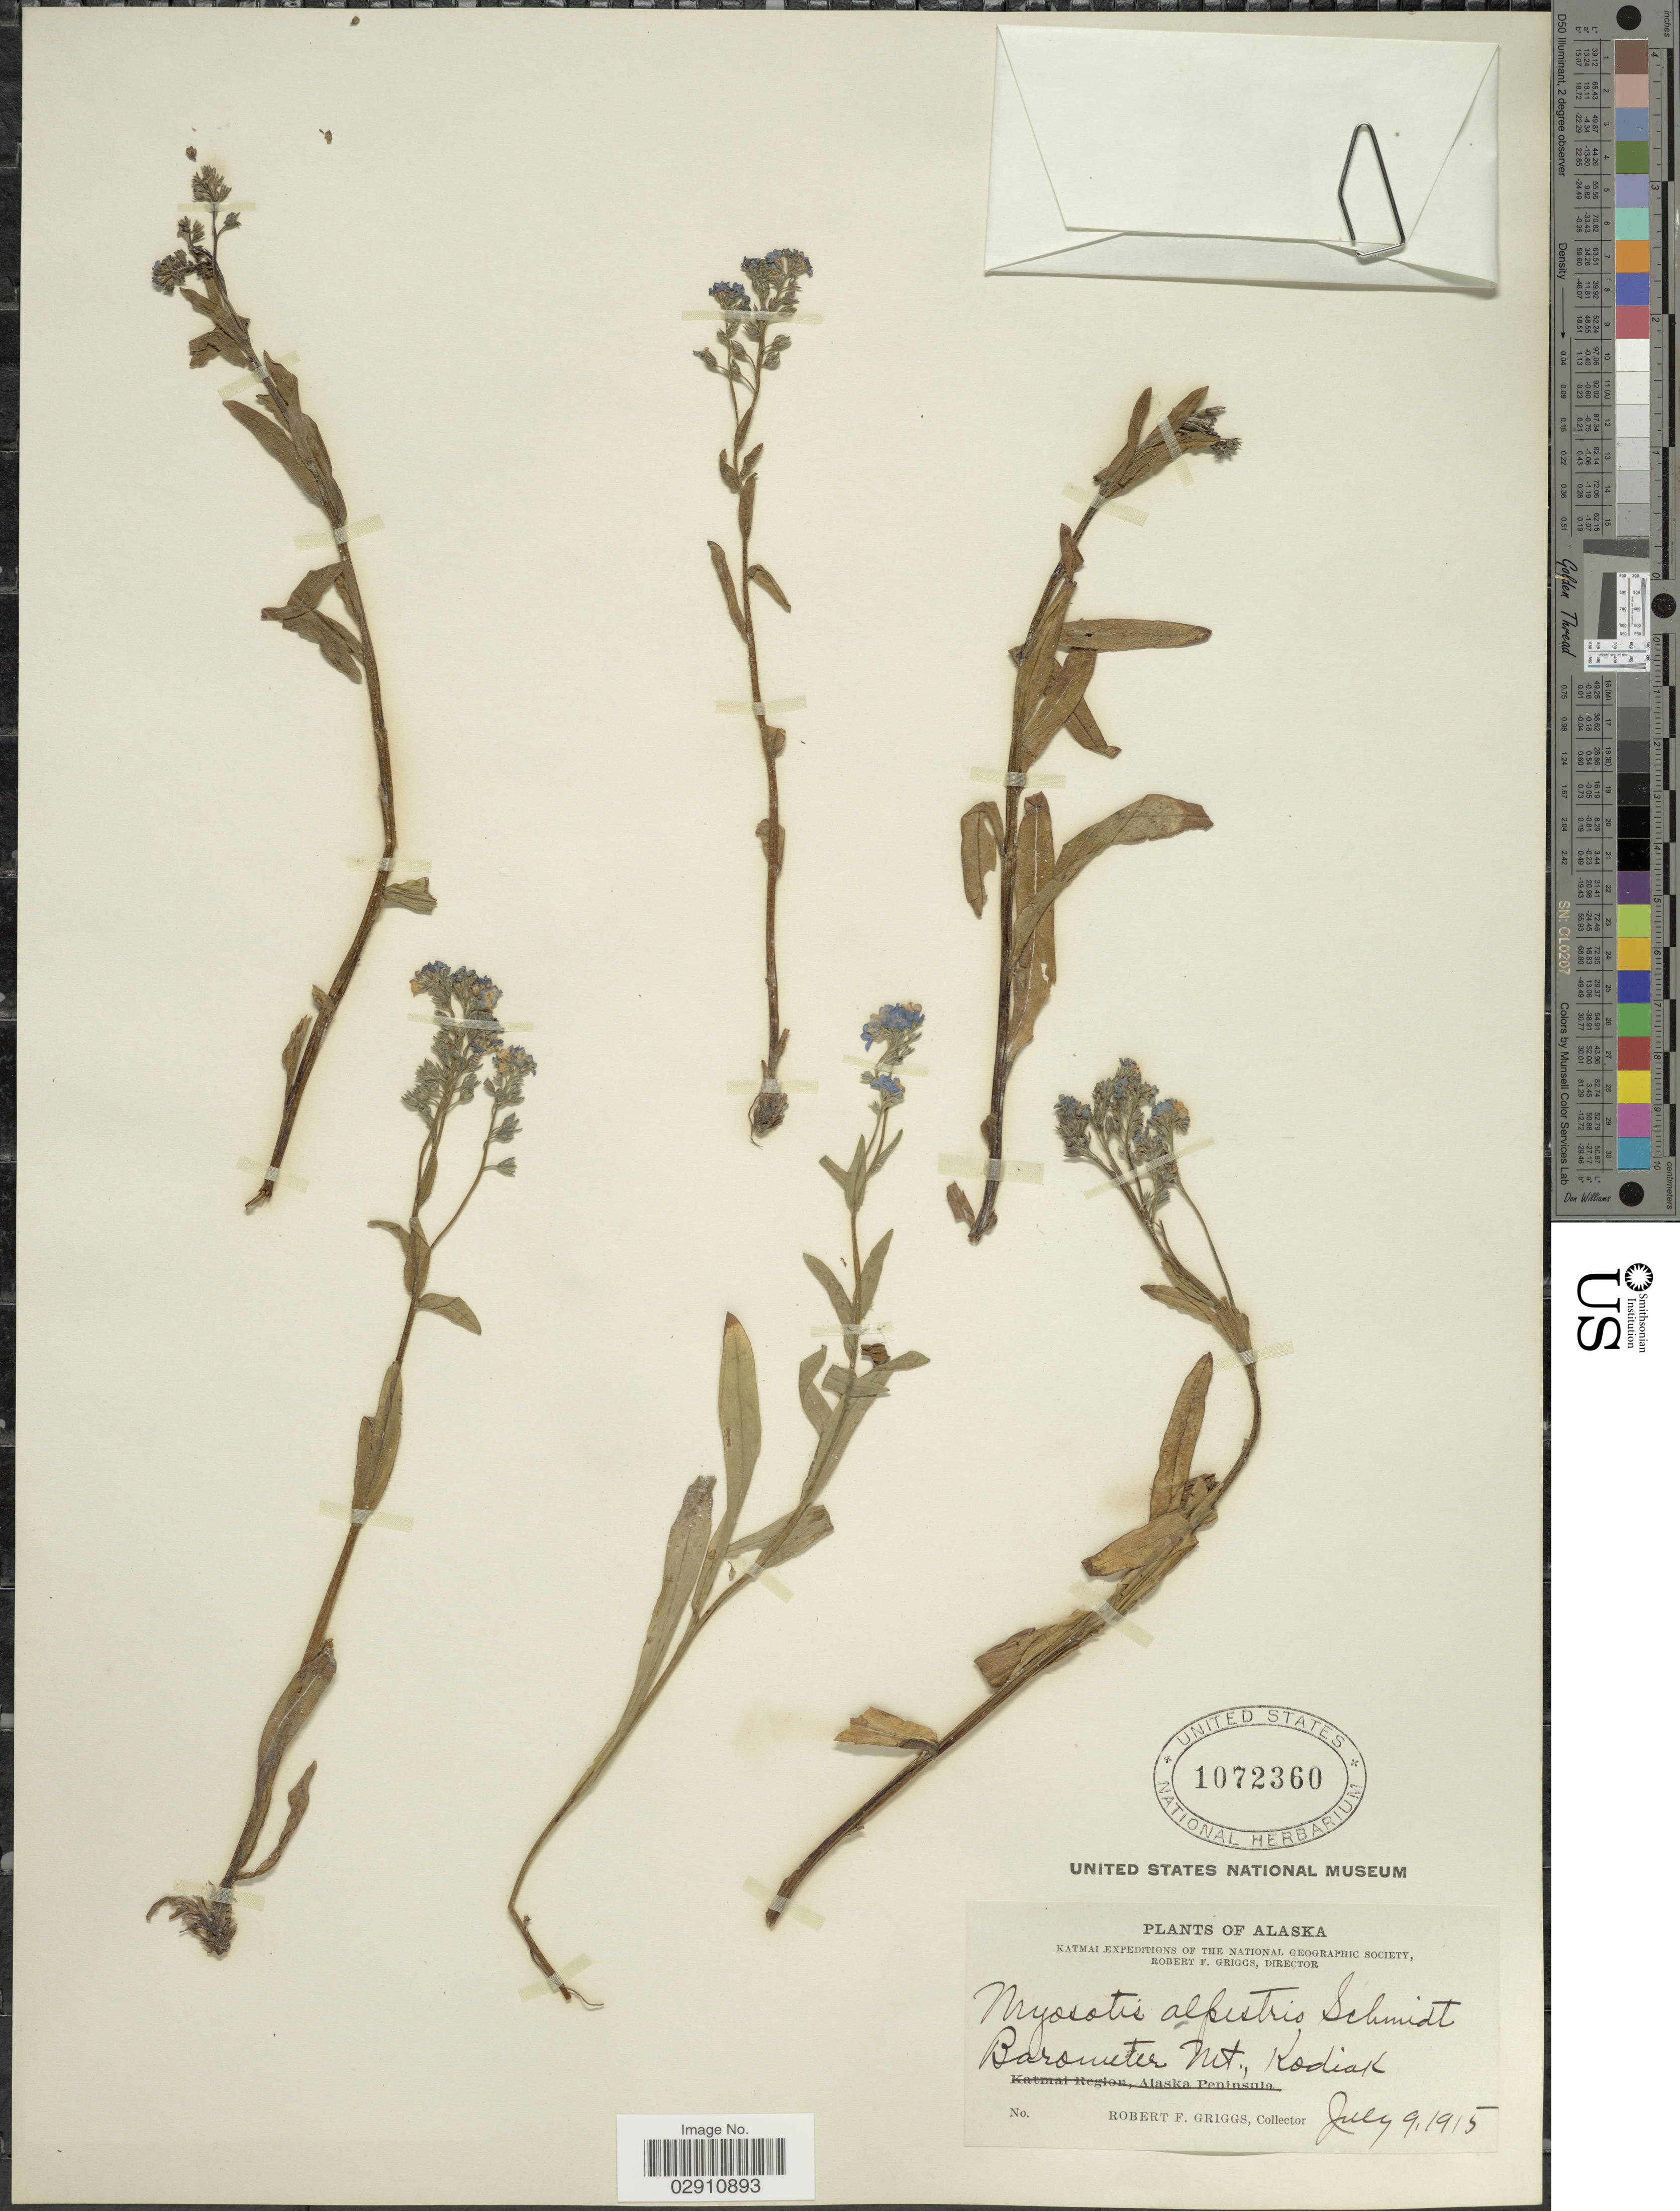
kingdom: Plantae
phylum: Tracheophyta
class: Magnoliopsida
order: Boraginales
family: Boraginaceae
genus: Myosotis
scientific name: Myosotis alpestris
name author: F.W. Schmidt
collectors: R. F. Griggs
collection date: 1915-07-09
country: United States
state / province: Alaska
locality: Barometer Mt., Kodiak.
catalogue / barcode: US 1072360